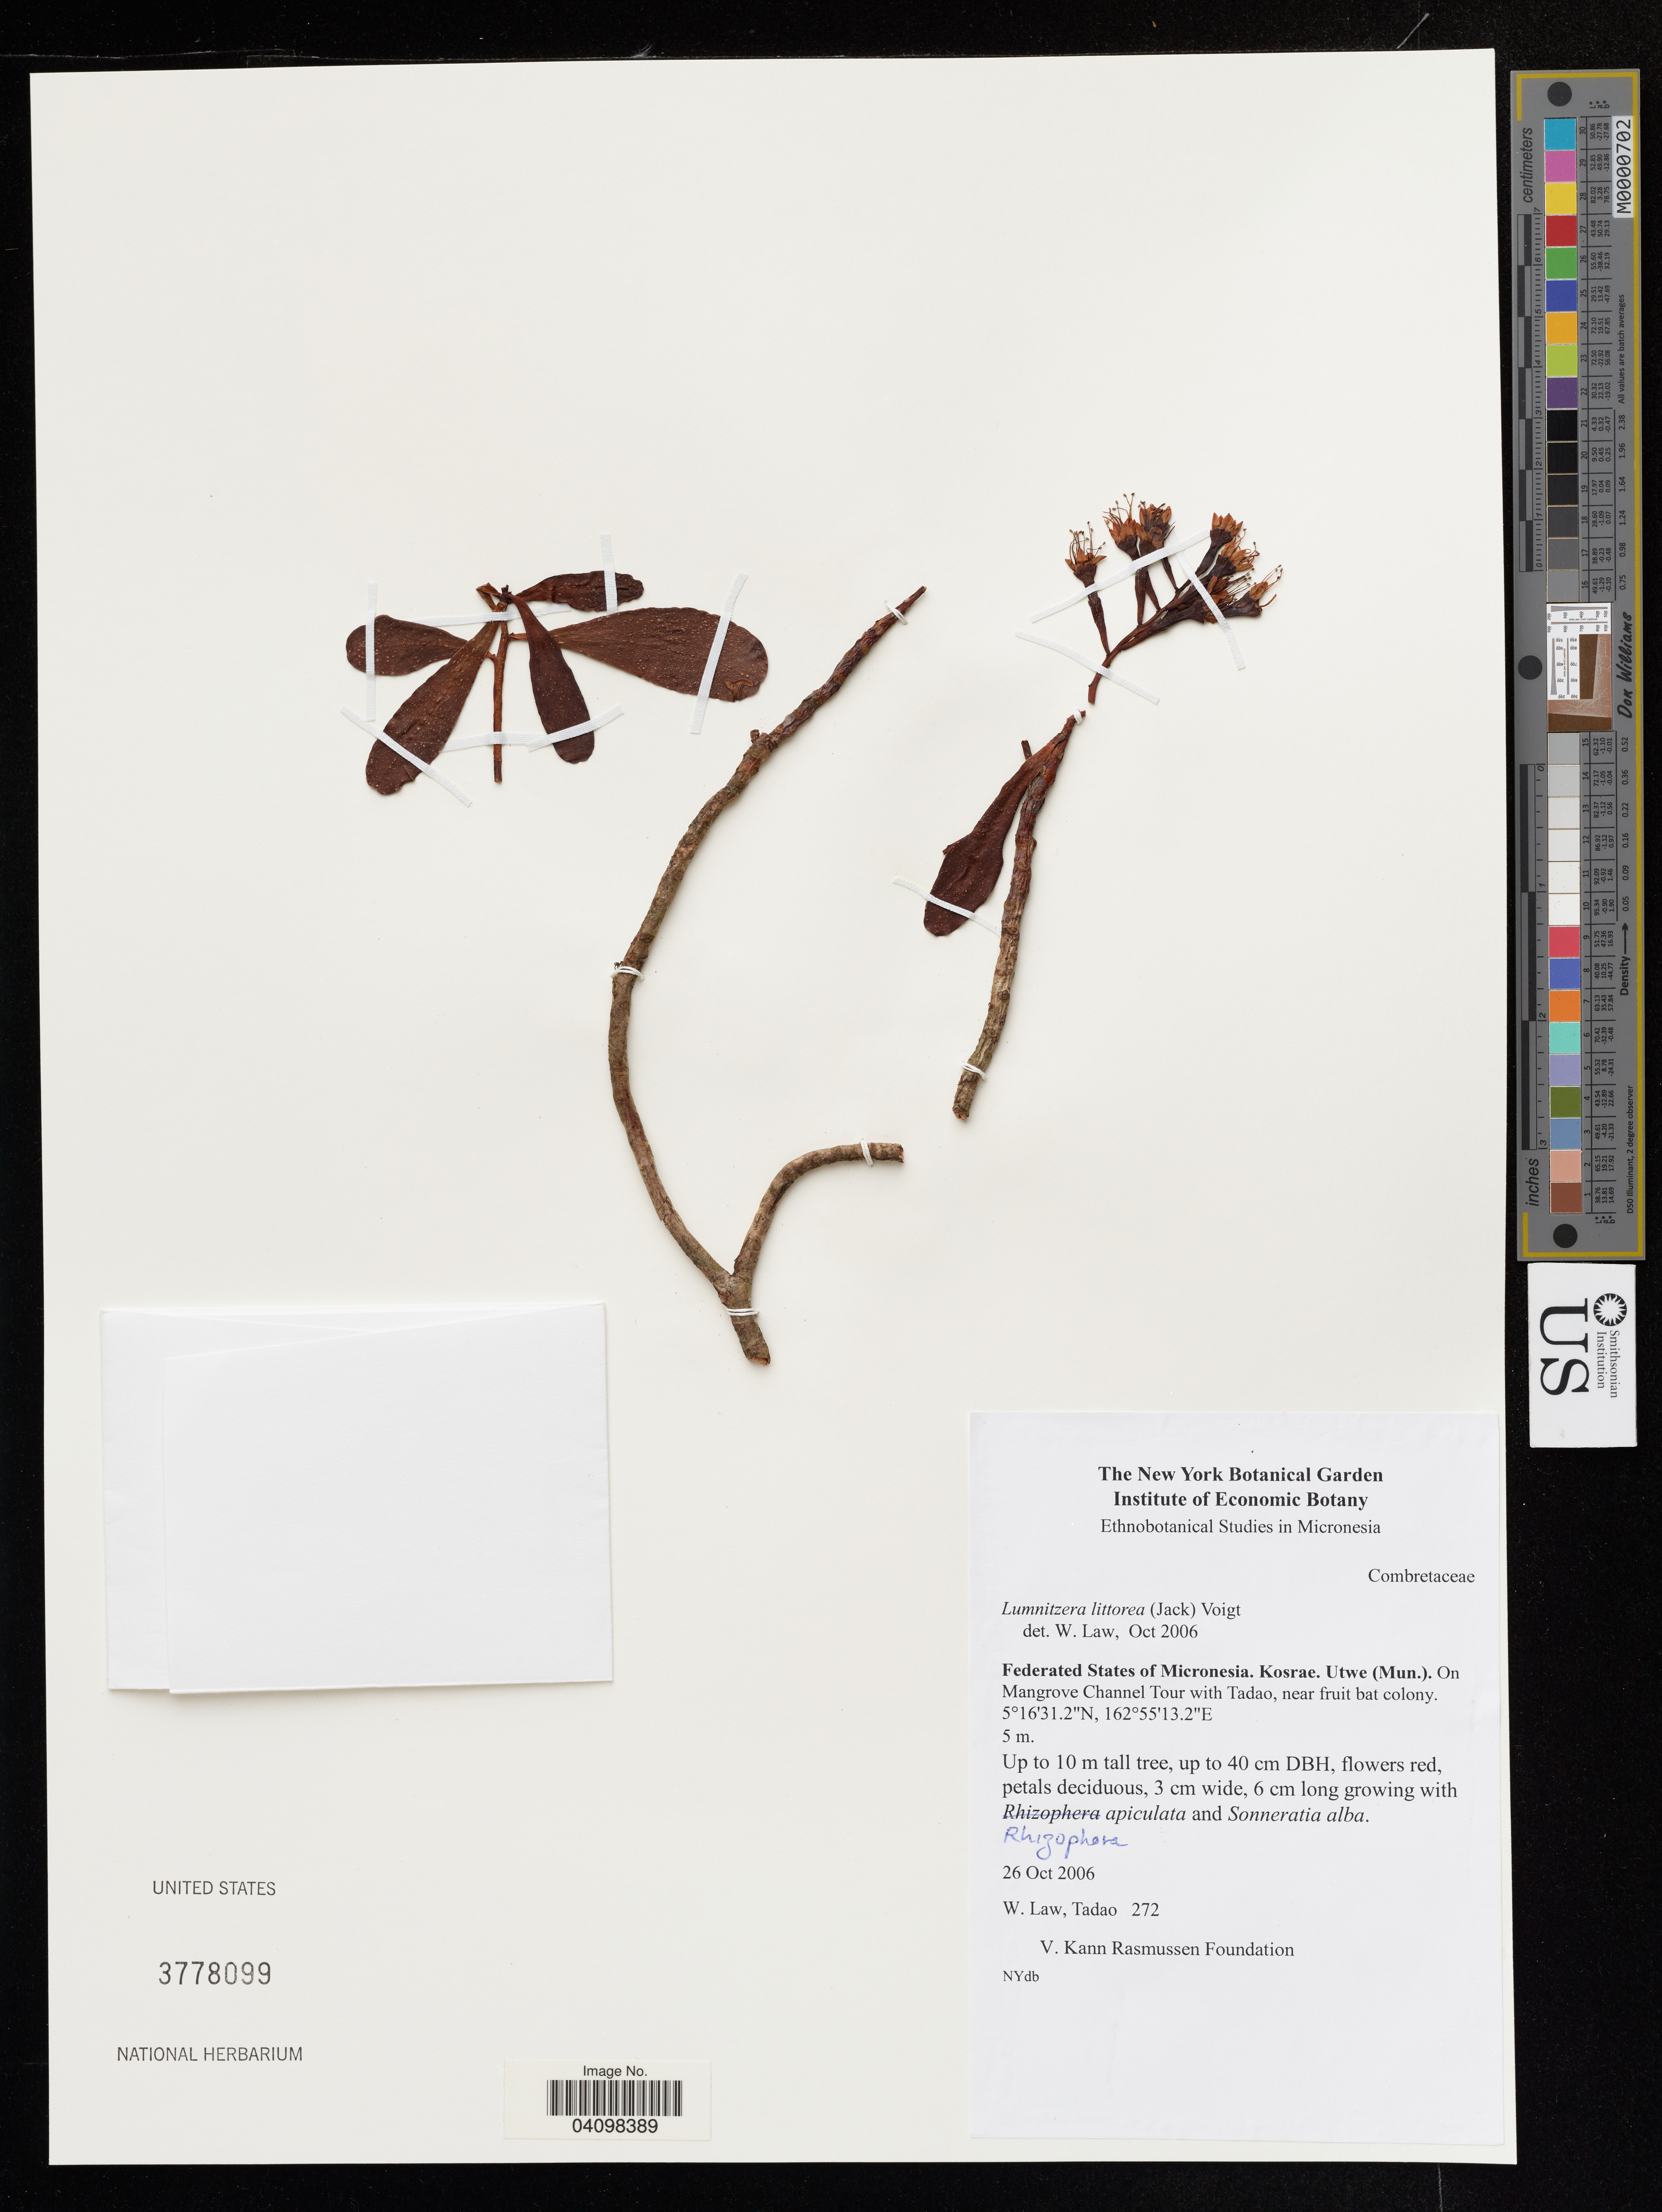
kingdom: Plantae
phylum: Tracheophyta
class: Magnoliopsida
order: Myrtales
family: Combretaceae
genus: Lumnitzera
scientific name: Lumnitzera littorea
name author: (Jack) Voight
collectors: W. Law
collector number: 272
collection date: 2006-10-26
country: Micronesia, Federated States of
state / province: Kosrae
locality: Mangrove Channel Tour with Tadao, near fruit bat colony.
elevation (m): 5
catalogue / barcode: US 3778099